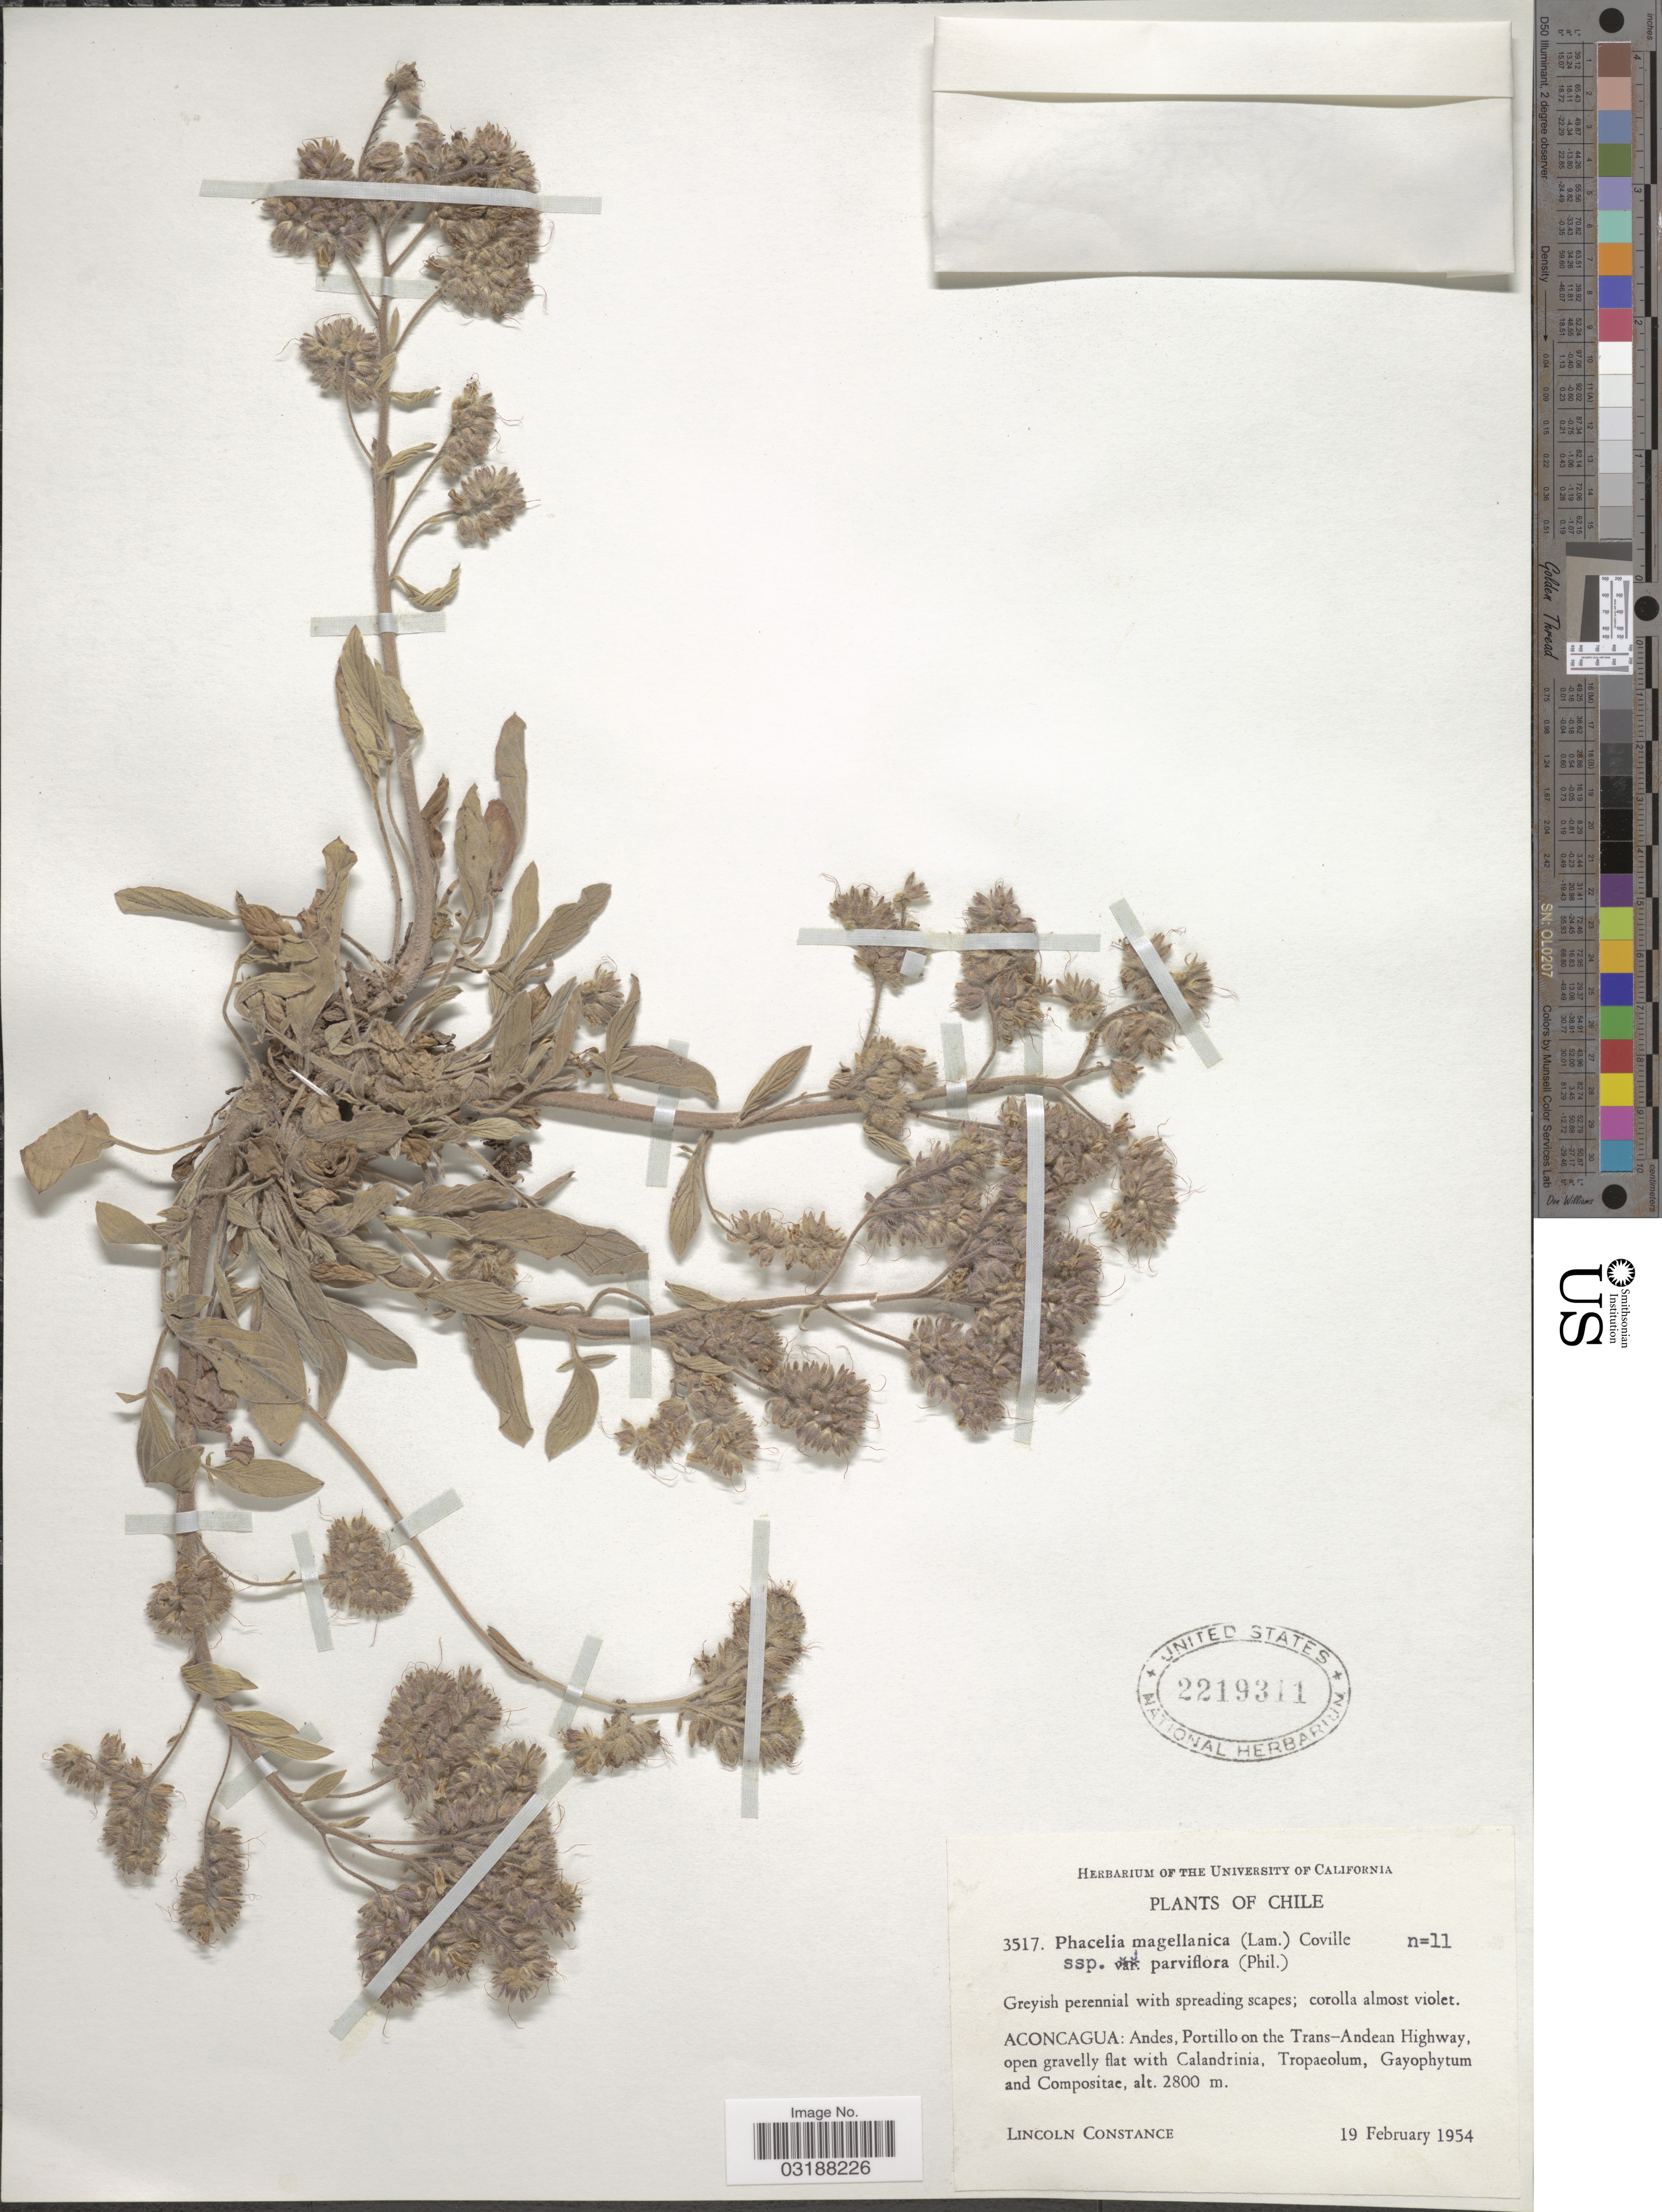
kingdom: Plantae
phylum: Tracheophyta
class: Magnoliopsida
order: Boraginales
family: Hydrophyllaceae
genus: Phacelia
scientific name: Phacelia magellanica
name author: (Lam.) Coville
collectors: L. Constance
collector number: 3517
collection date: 1954-02-19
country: Chile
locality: Aconcagua: Andes, Portillo on the Trans-Andean Highway.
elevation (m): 2800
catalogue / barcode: US 2219311